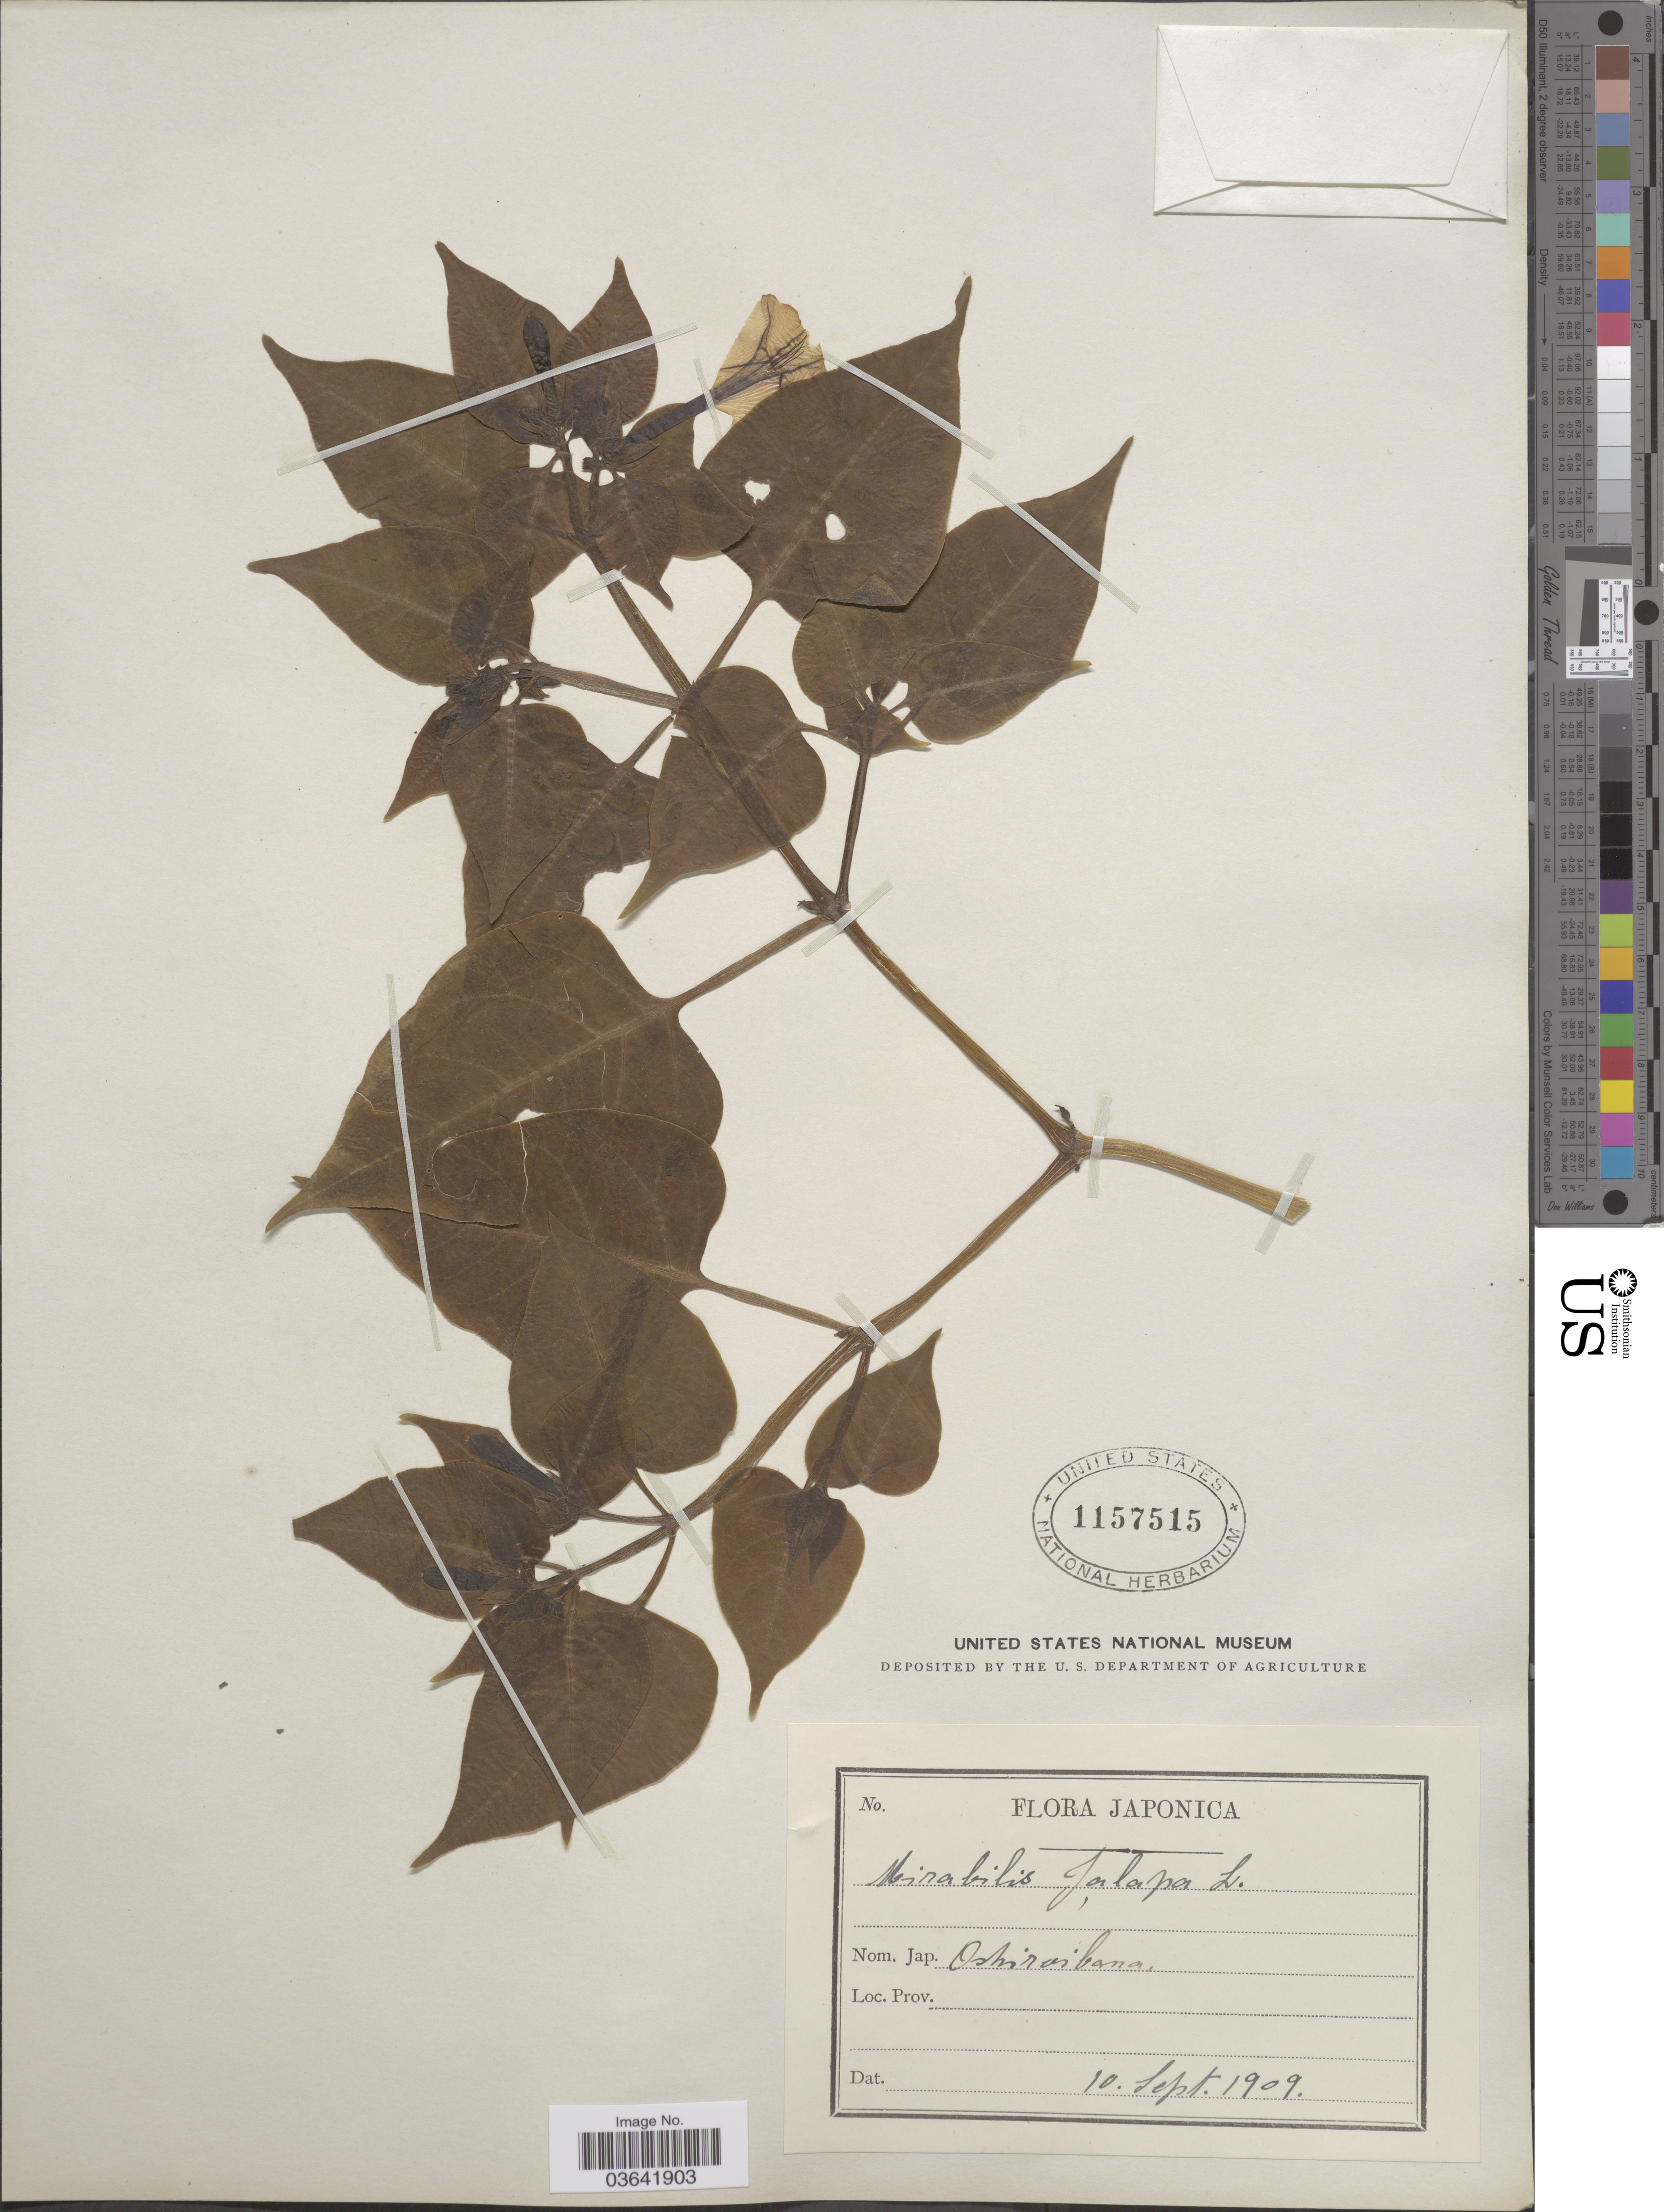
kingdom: Plantae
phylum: Tracheophyta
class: Magnoliopsida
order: Caryophyllales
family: Nyctaginaceae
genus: Mirabilis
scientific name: Mirabilis jalapa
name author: L.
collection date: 1909-09-10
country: Japan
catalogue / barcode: US 1157515